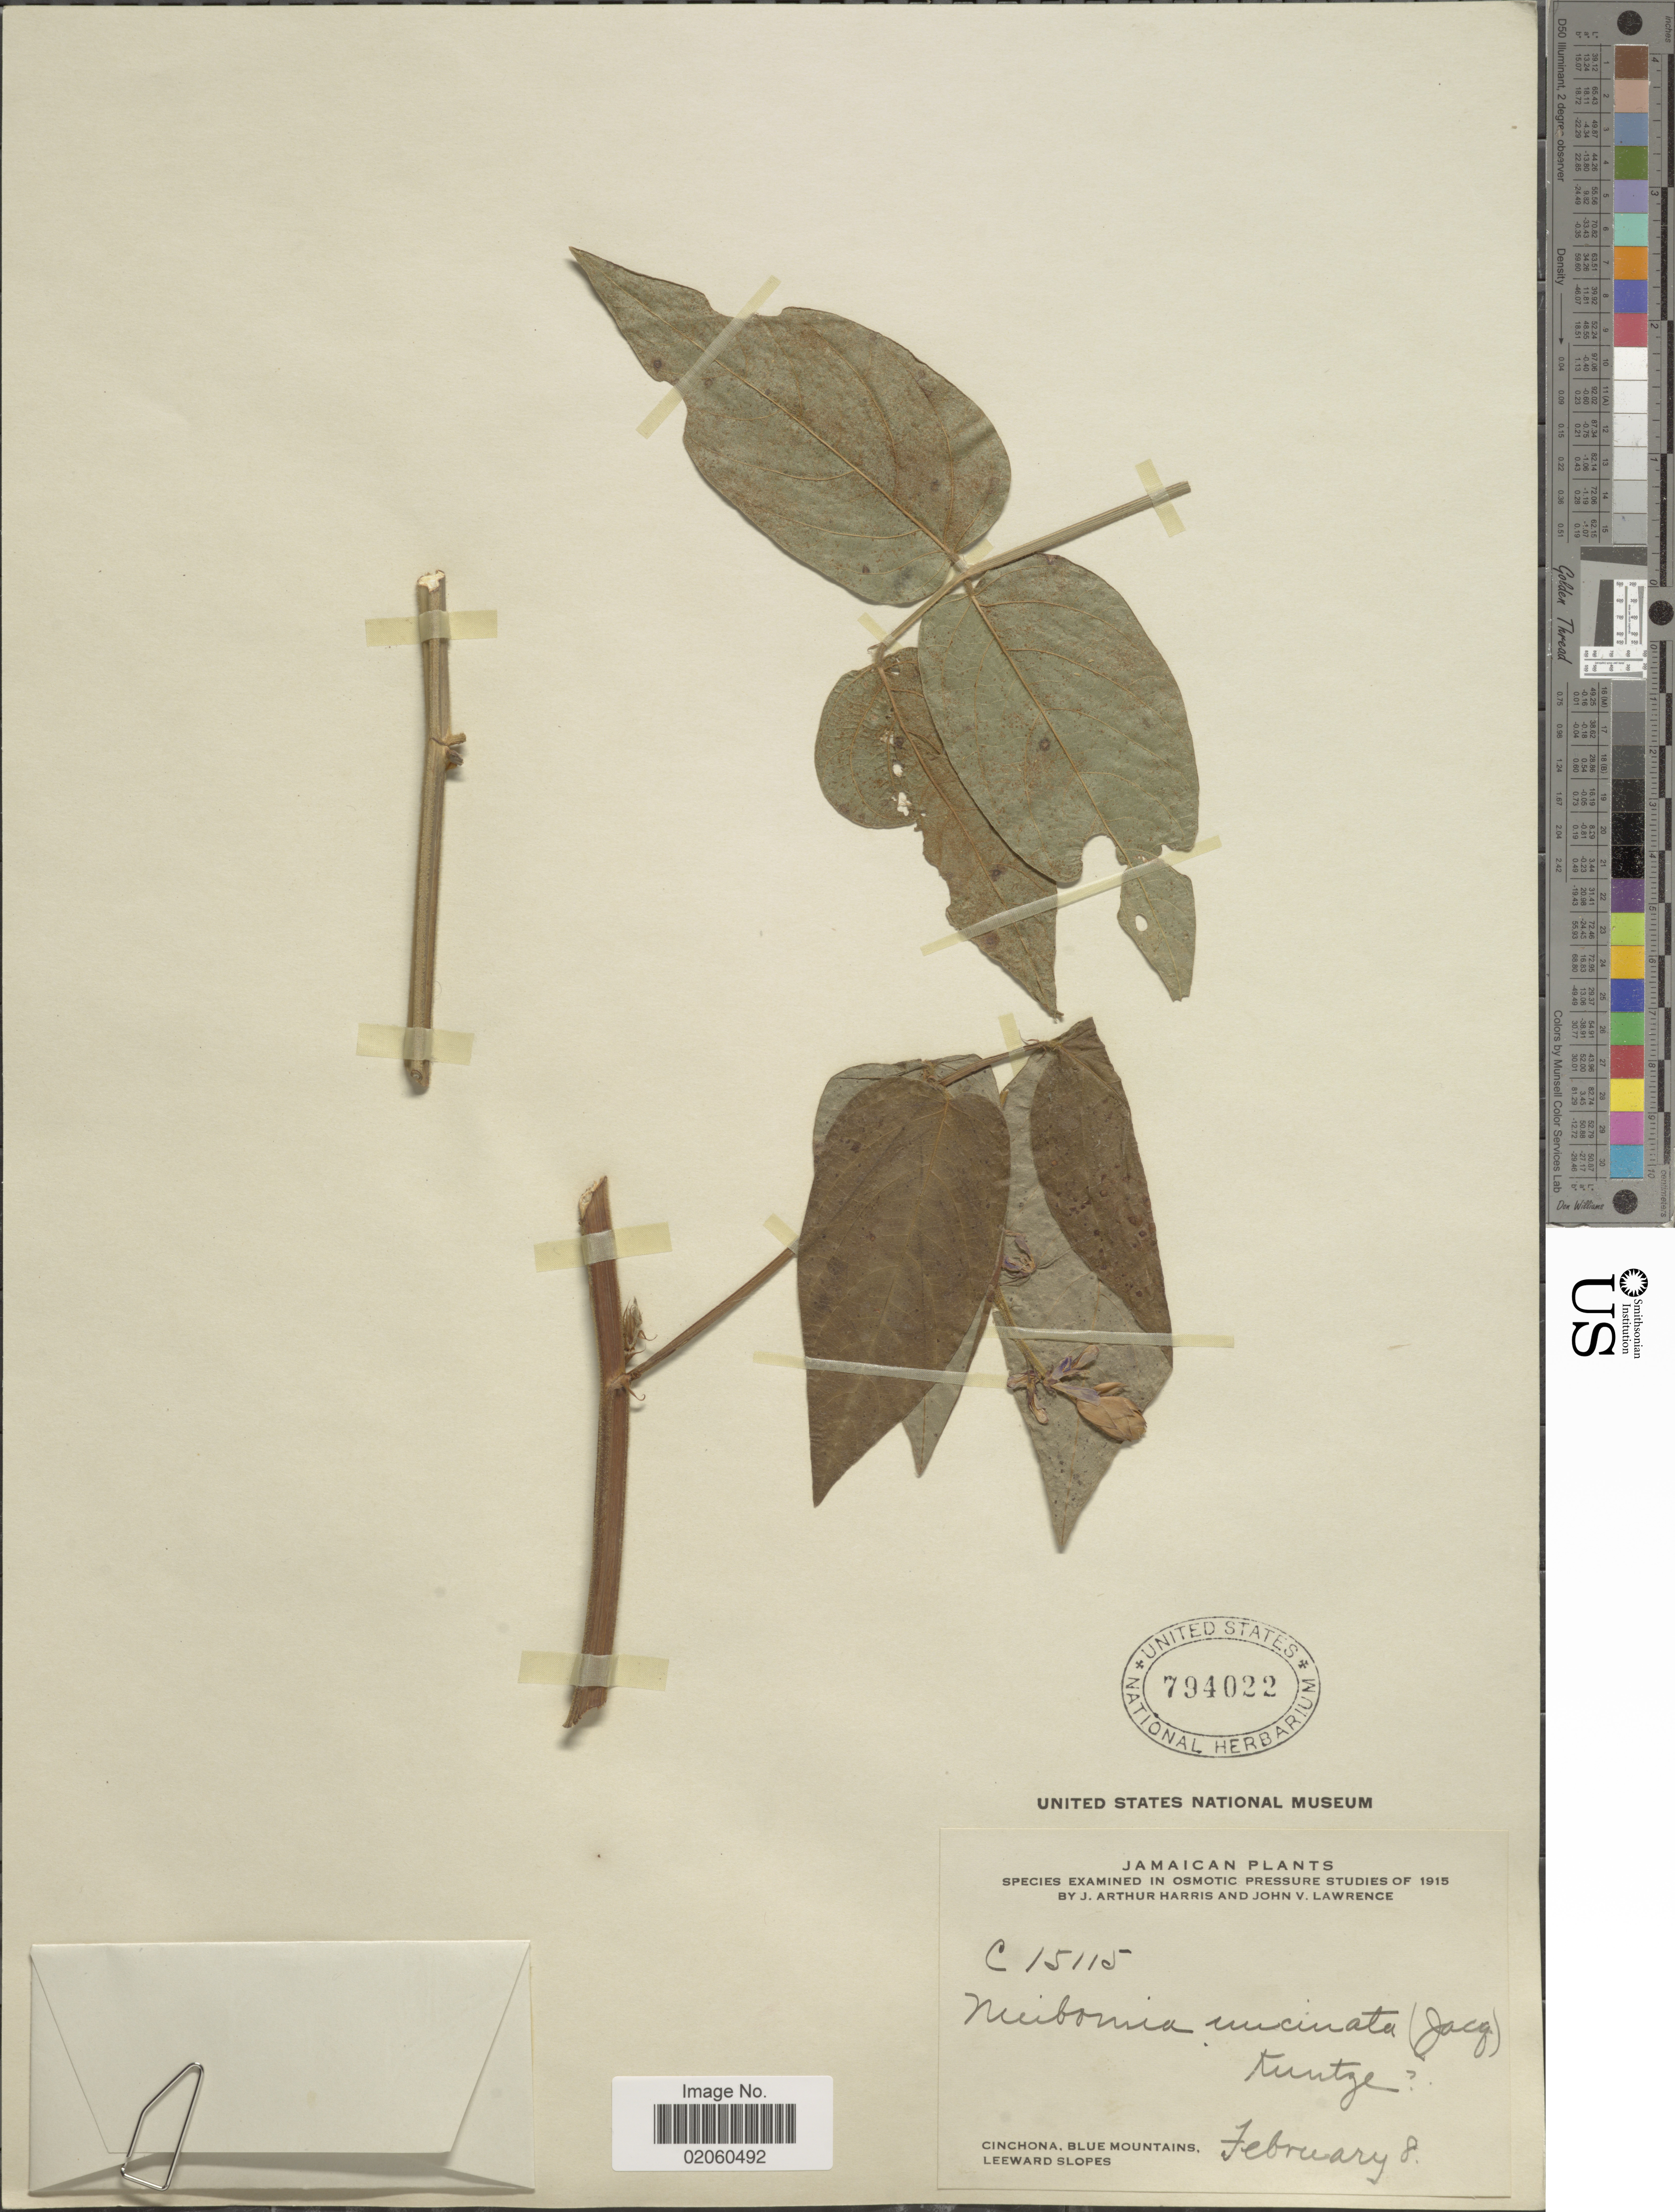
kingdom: Plantae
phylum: Tracheophyta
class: Magnoliopsida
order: Fabales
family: Fabaceae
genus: Desmodium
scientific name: Desmodium intortum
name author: (Mill.) Urb.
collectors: J. A. Harris & J. Lawrence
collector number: C15115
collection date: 1915-02-08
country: Jamaica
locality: Cinchona, Blue Mountains, Leeward slopes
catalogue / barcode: US 794022